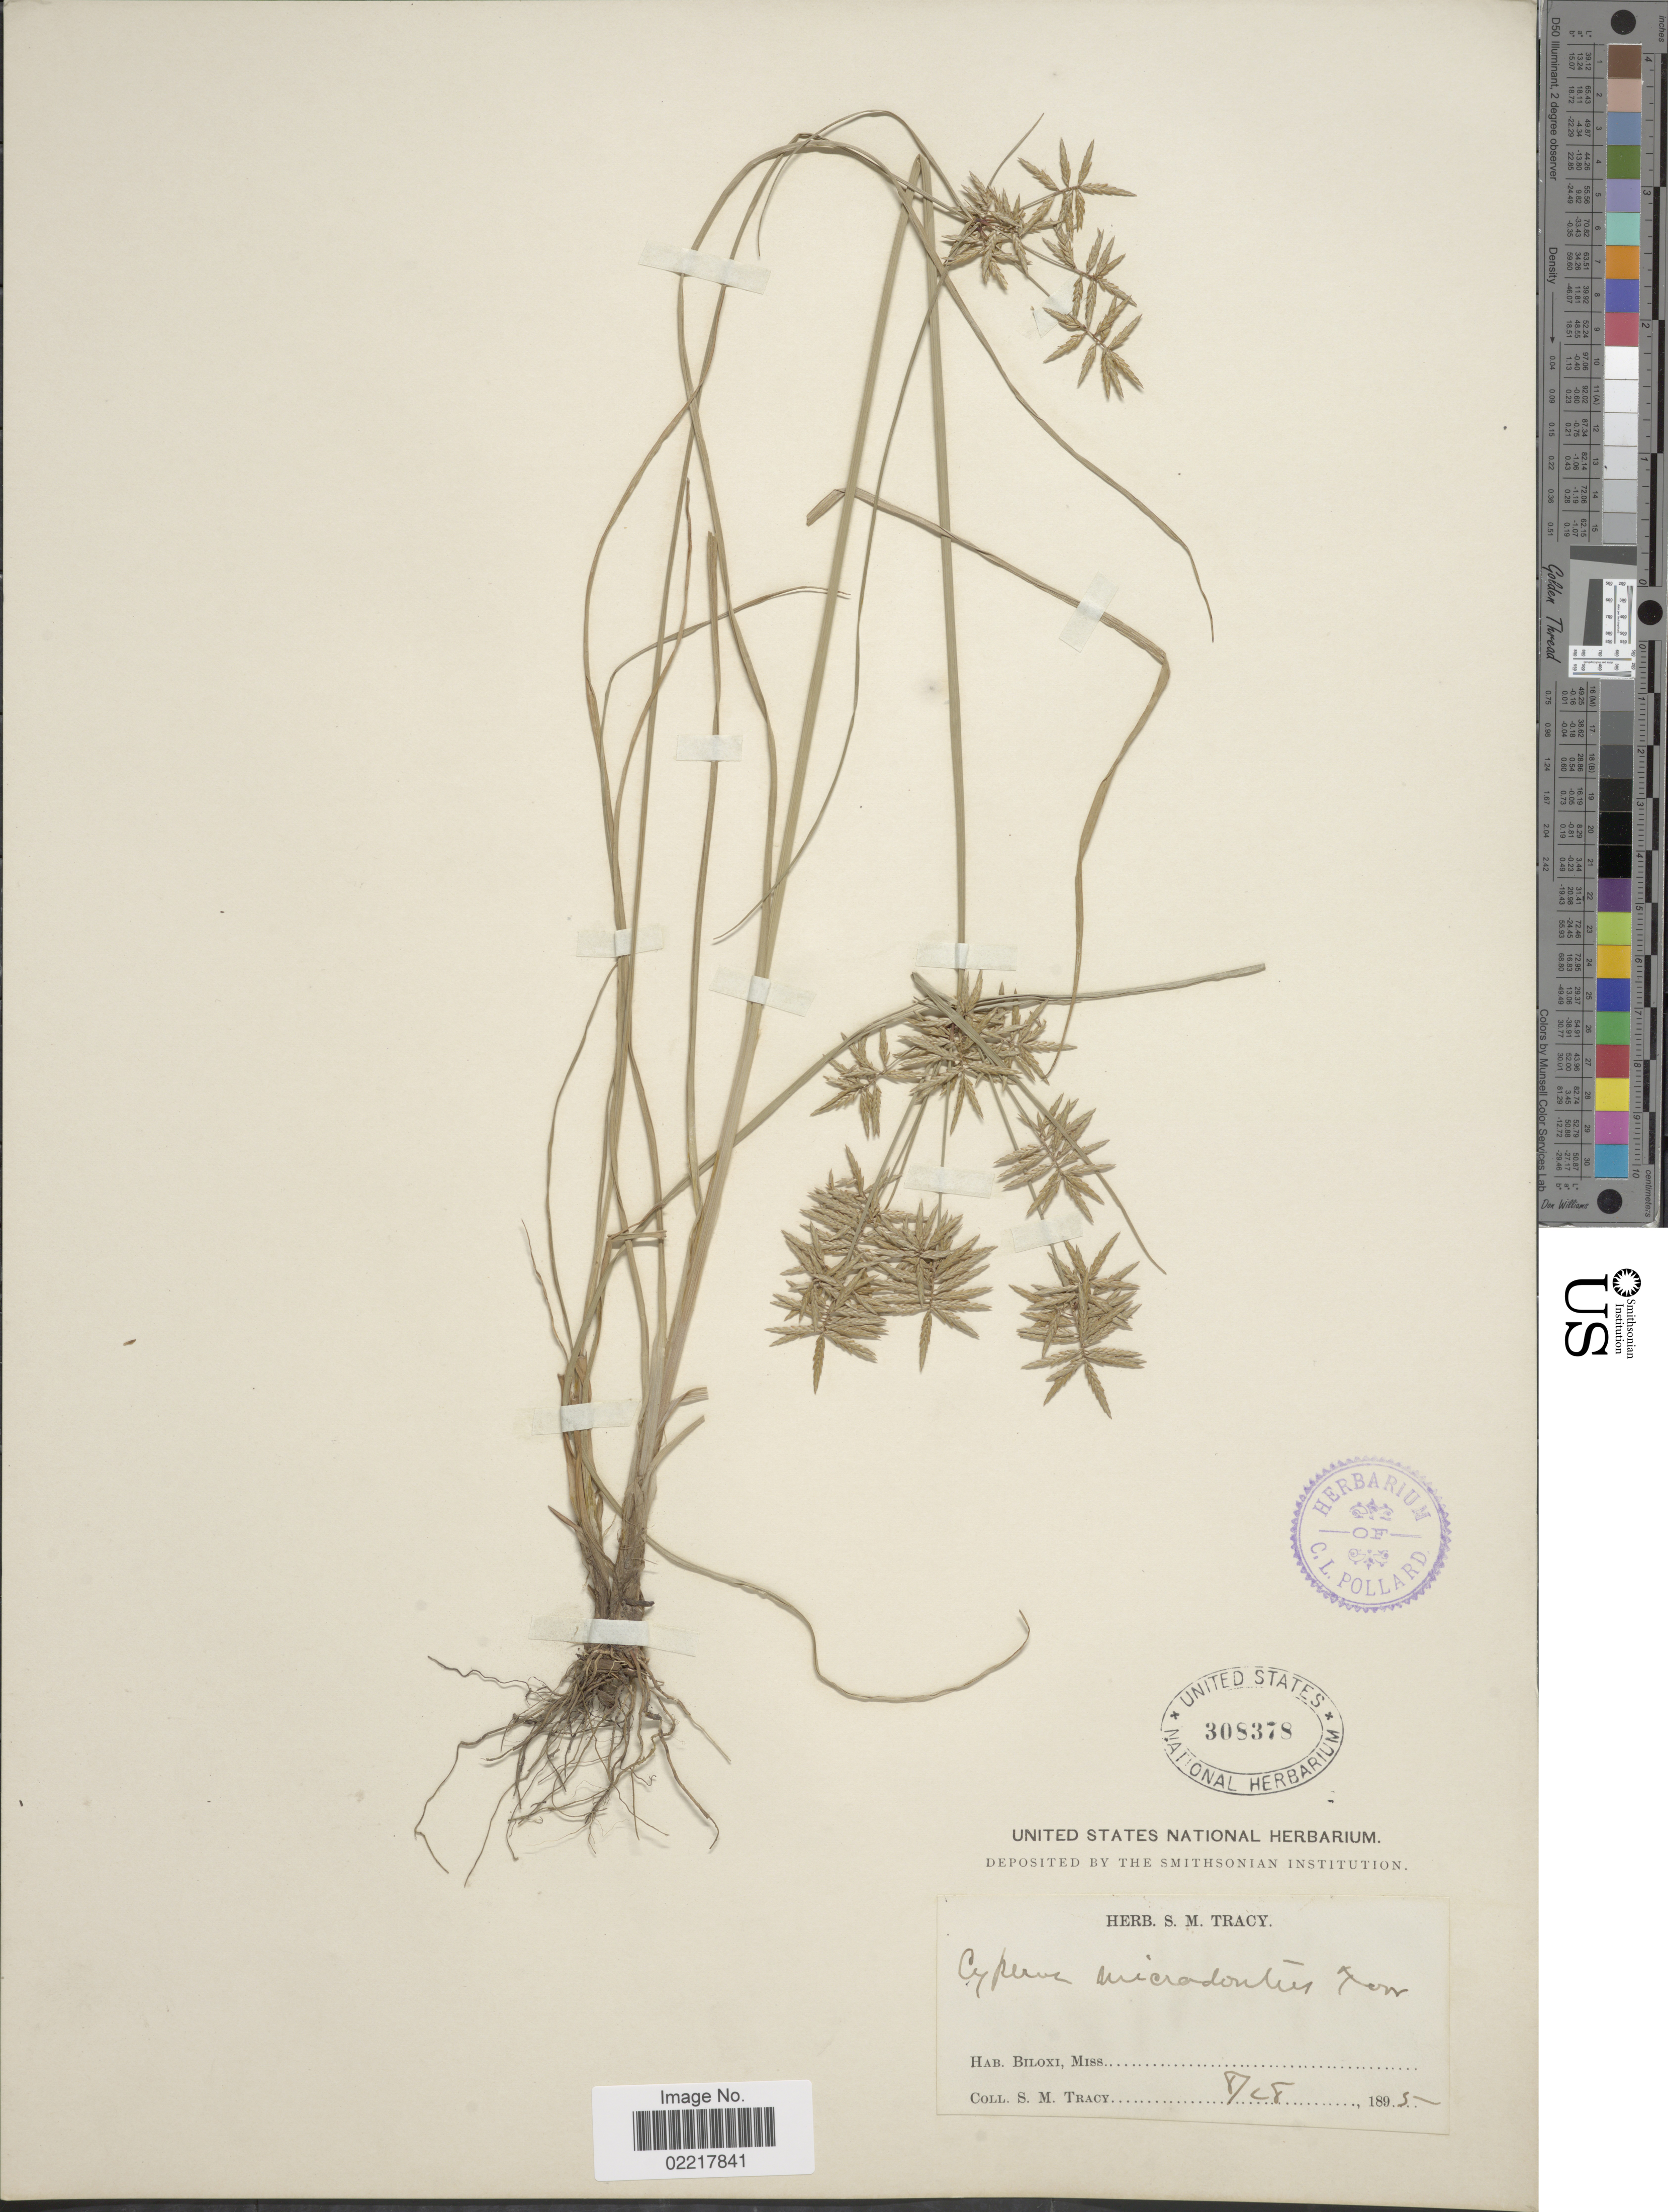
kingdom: Plantae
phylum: Tracheophyta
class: Liliopsida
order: Poales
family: Cyperaceae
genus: Cyperus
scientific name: Cyperus polystachyos var. texensis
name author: (Torr.) Fernald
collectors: S. M. Tracy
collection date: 1895-08-28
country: United States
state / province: Mississippi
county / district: Harrison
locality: Biloxi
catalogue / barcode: US 308378